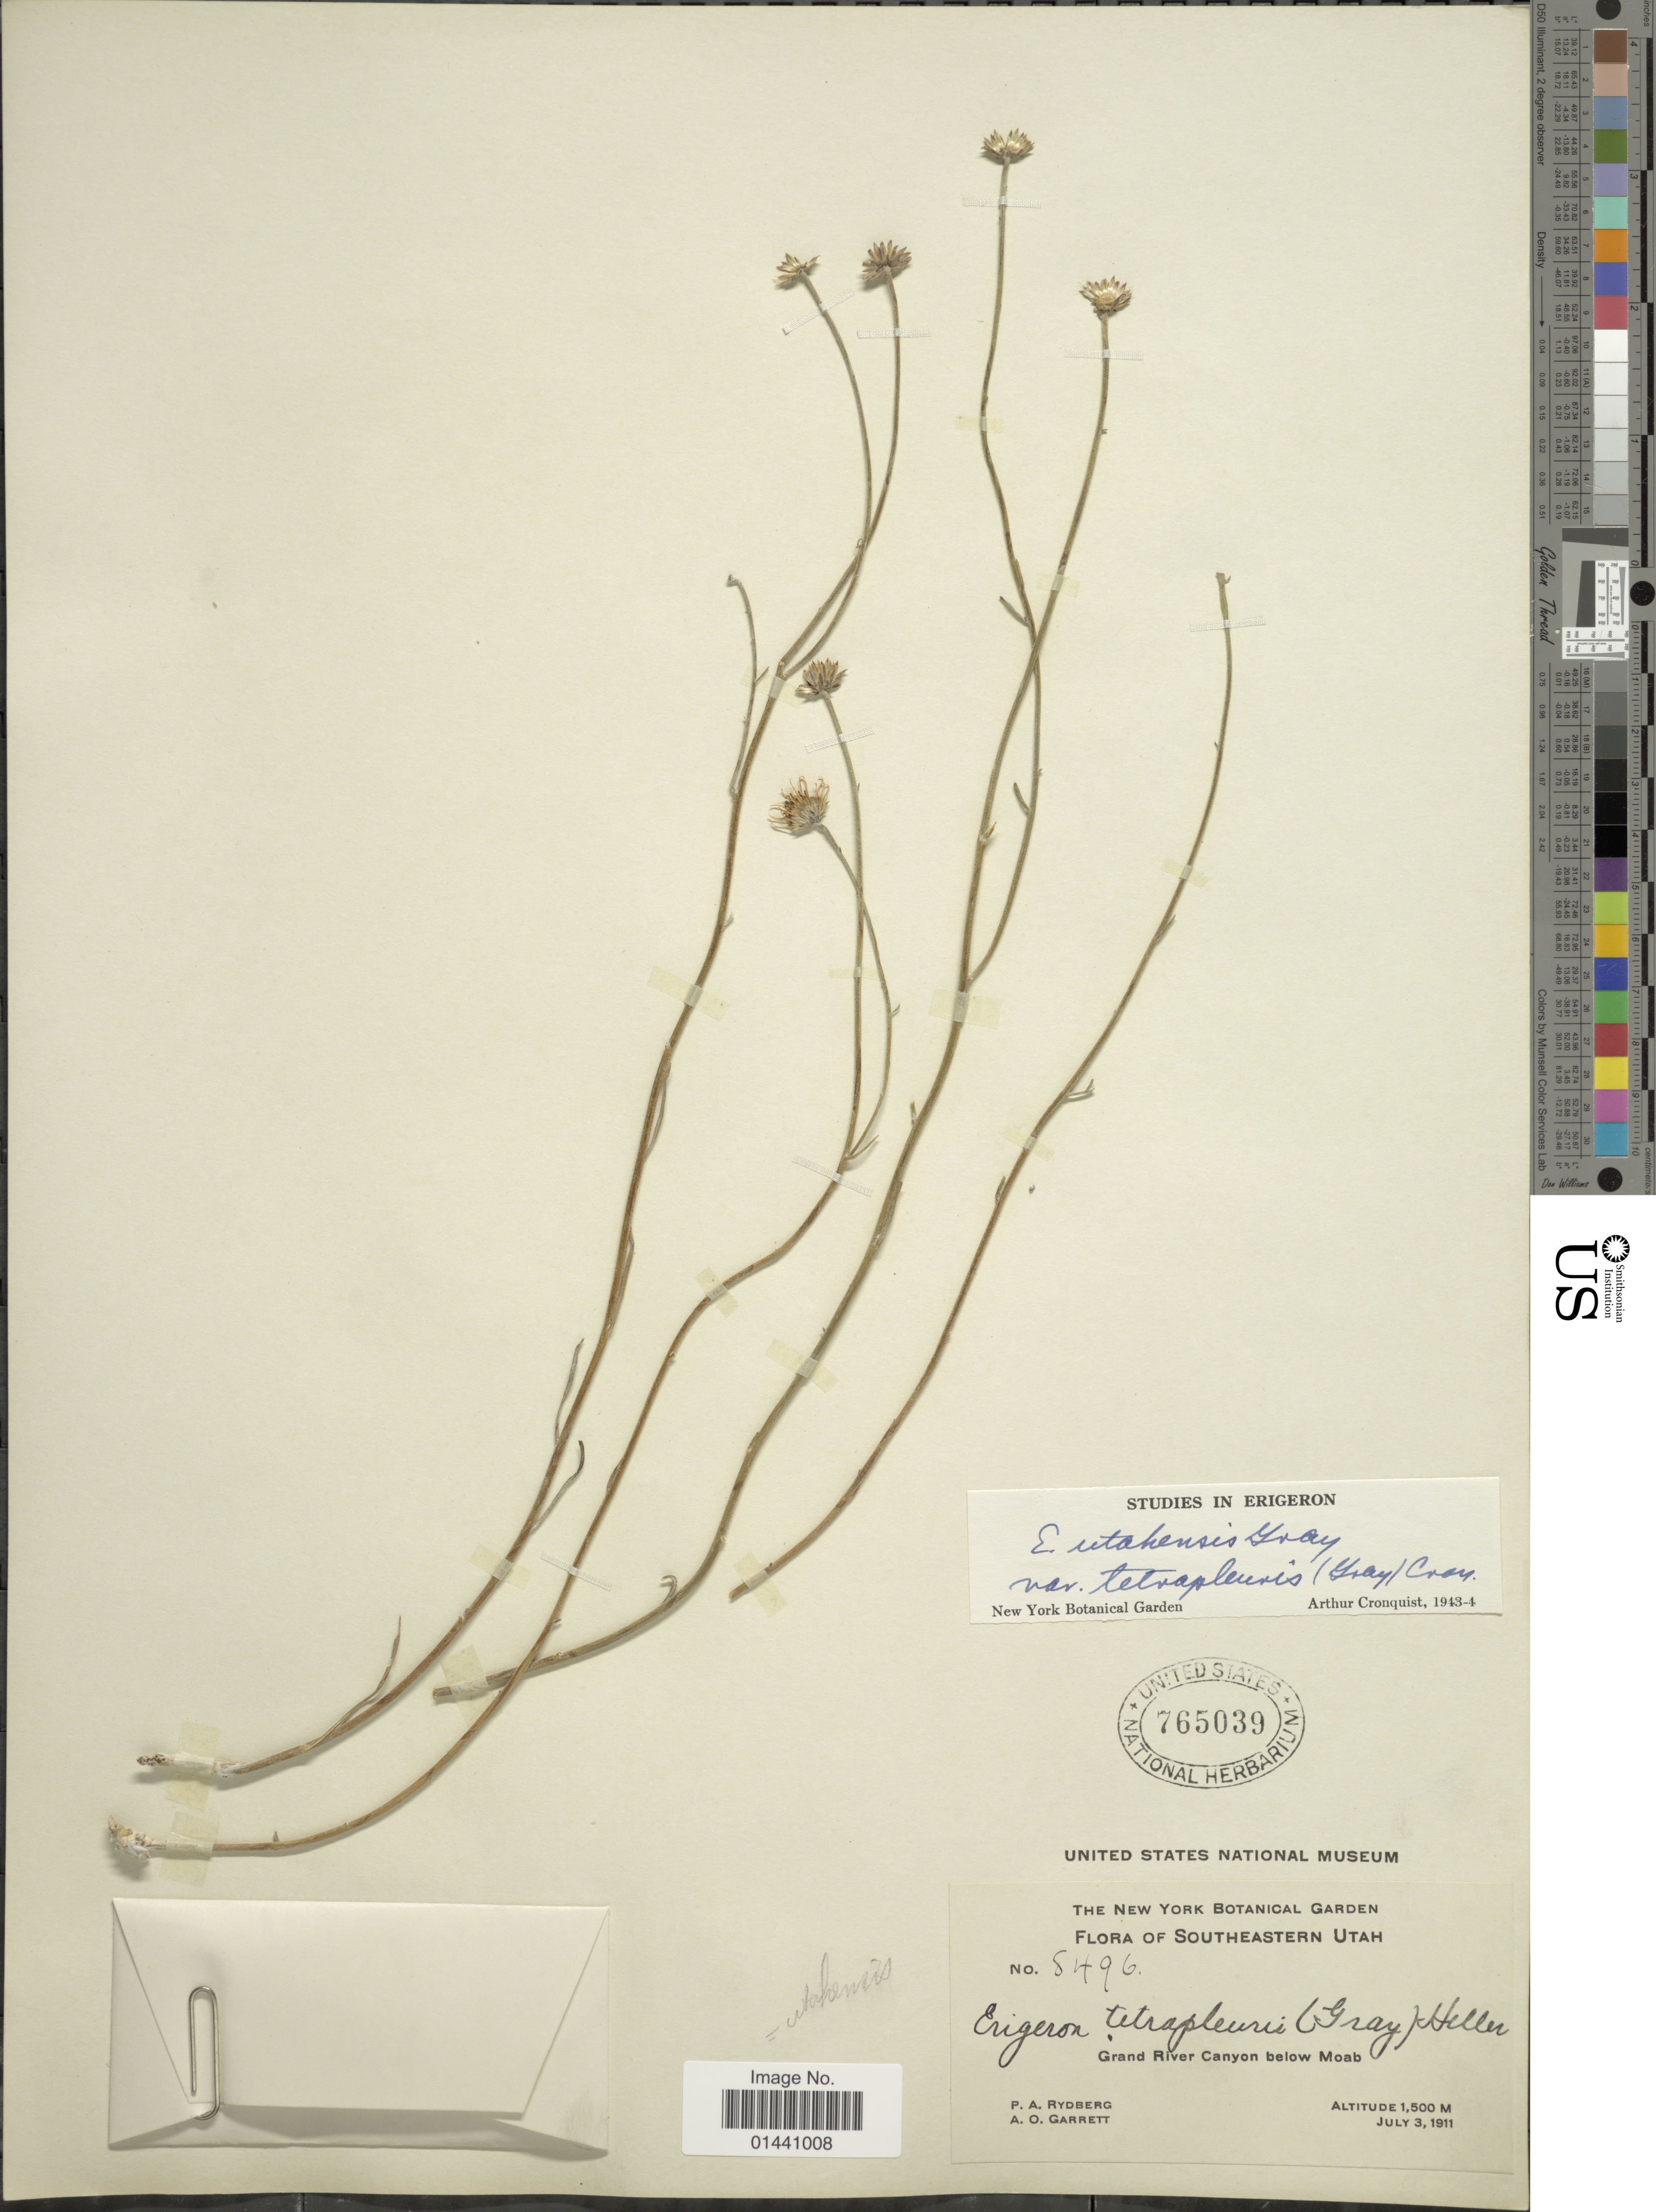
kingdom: Plantae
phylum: Tracheophyta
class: Magnoliopsida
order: Asterales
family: Asteraceae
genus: Erigeron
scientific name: Erigeron utahensis var. tetrapleuris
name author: (A. Gray) Cronq.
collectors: P. A. Rydberg & A. O. Garrett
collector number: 8496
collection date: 1911-07-03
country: United States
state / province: Utah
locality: Southeastern Utah, Grand River Canyon below Moab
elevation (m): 1500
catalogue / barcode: US 765039